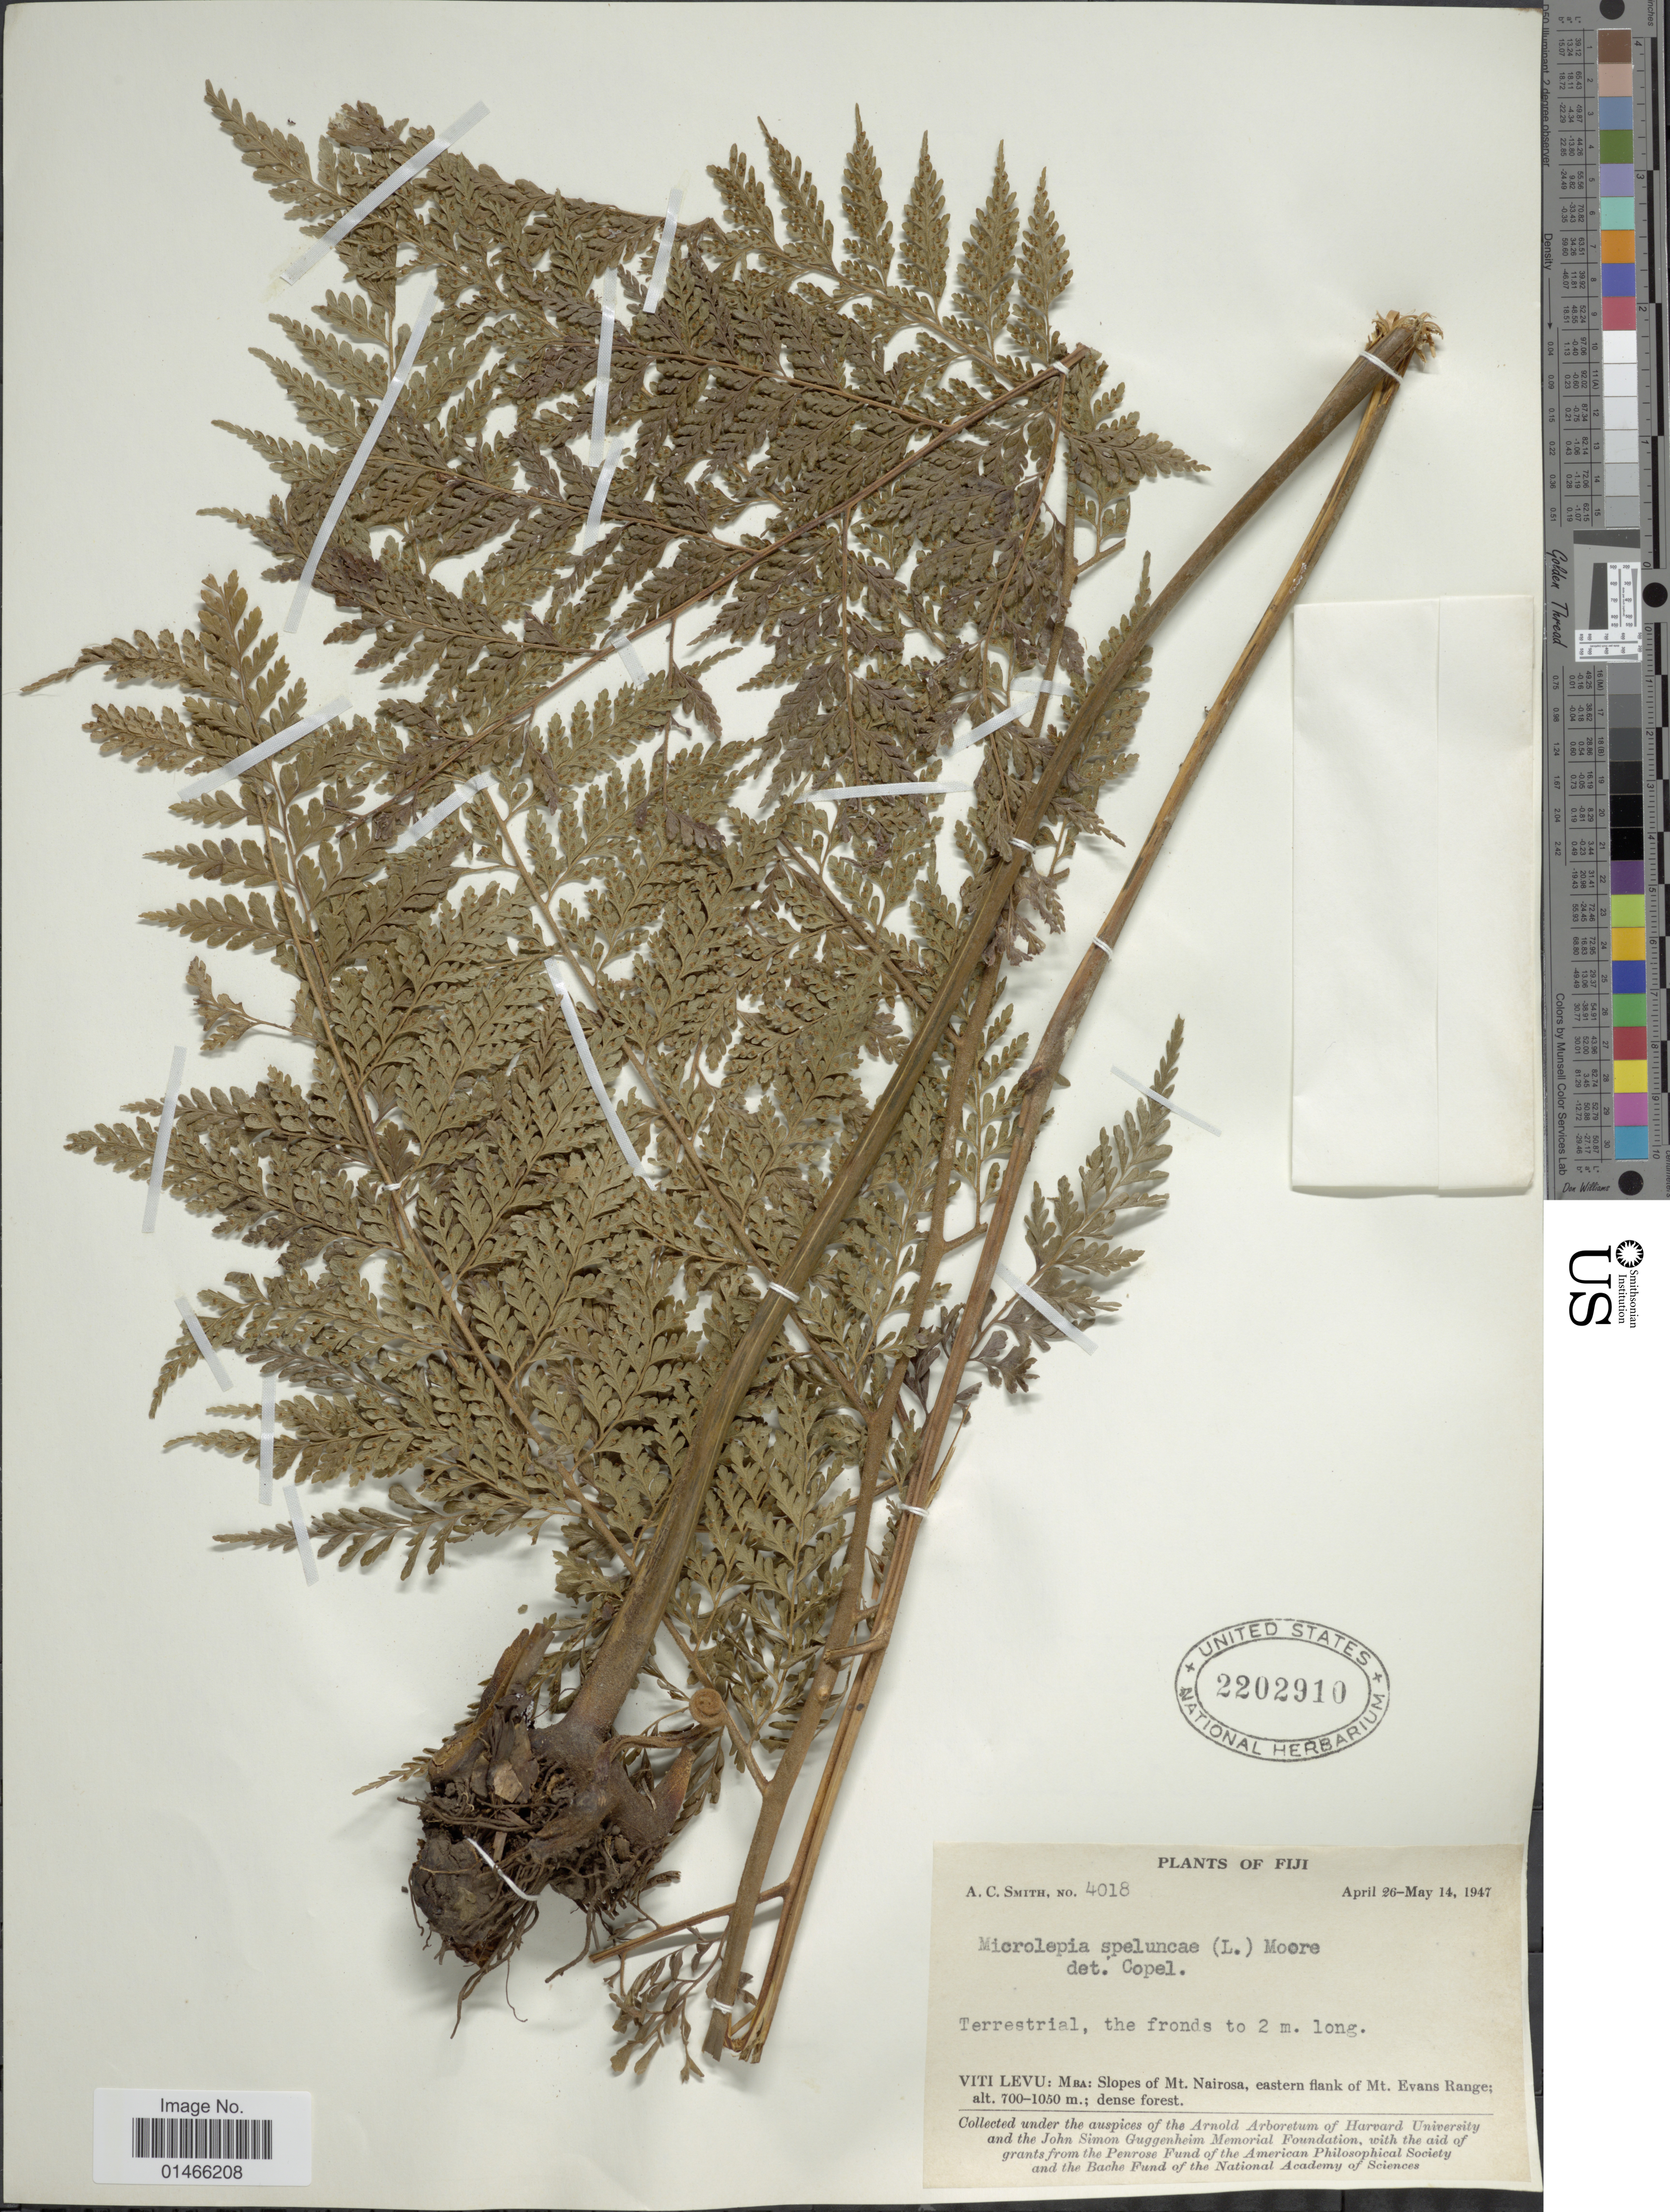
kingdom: Plantae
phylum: Tracheophyta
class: Polypodiopsida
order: Polypodiales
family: Dennstaedtiaceae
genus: Microlepia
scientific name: Microlepia speluncae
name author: (L.) T. Moore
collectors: A. C. Smith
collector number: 4018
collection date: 1947-04-26/1947-05-14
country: Fiji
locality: Viti Levu: Mba: Slopes of Mt. Nairosa, eastern flank of Mt. Evans Range.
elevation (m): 700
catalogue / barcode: US 2202910